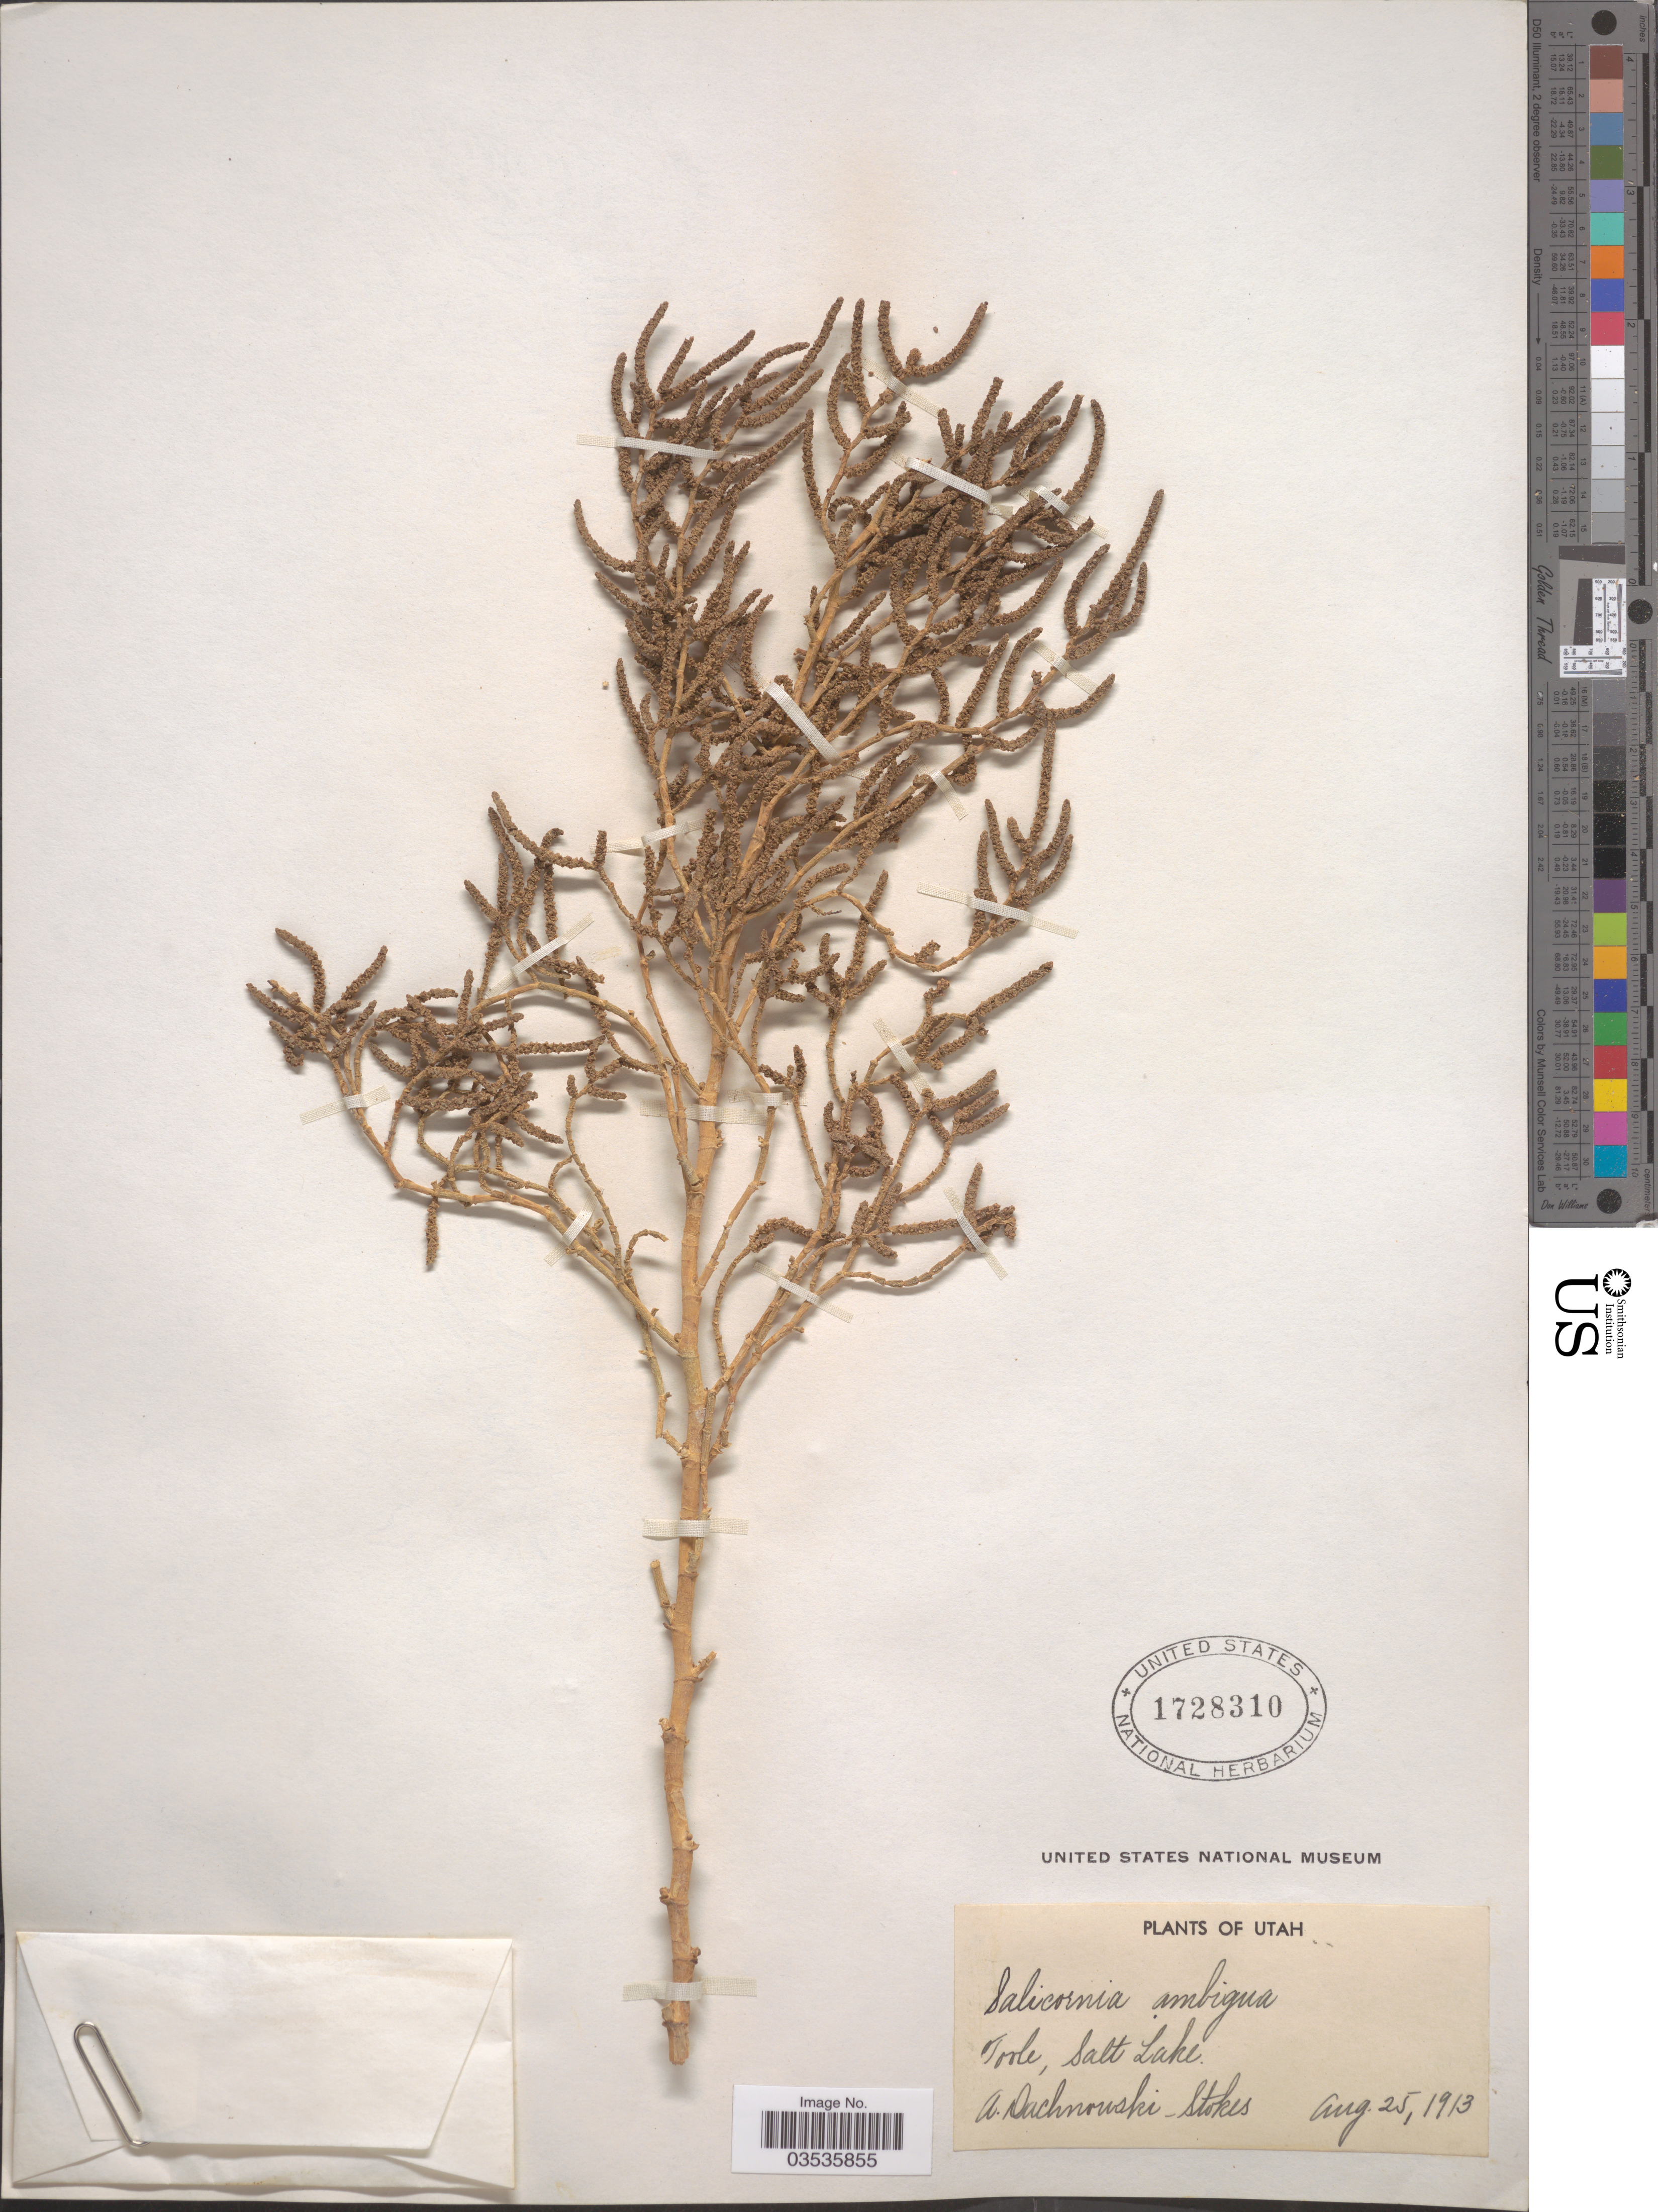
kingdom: Plantae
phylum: Tracheophyta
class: Magnoliopsida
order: Caryophyllales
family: Amaranthaceae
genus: Allenrolfea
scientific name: Allenrolfea occidentalis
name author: (S. Watson) Kuntze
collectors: A. P. Dachnowski-Stokes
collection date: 1913-08-25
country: United States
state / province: Utah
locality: Toole, Salt Lake.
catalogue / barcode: US 1728310